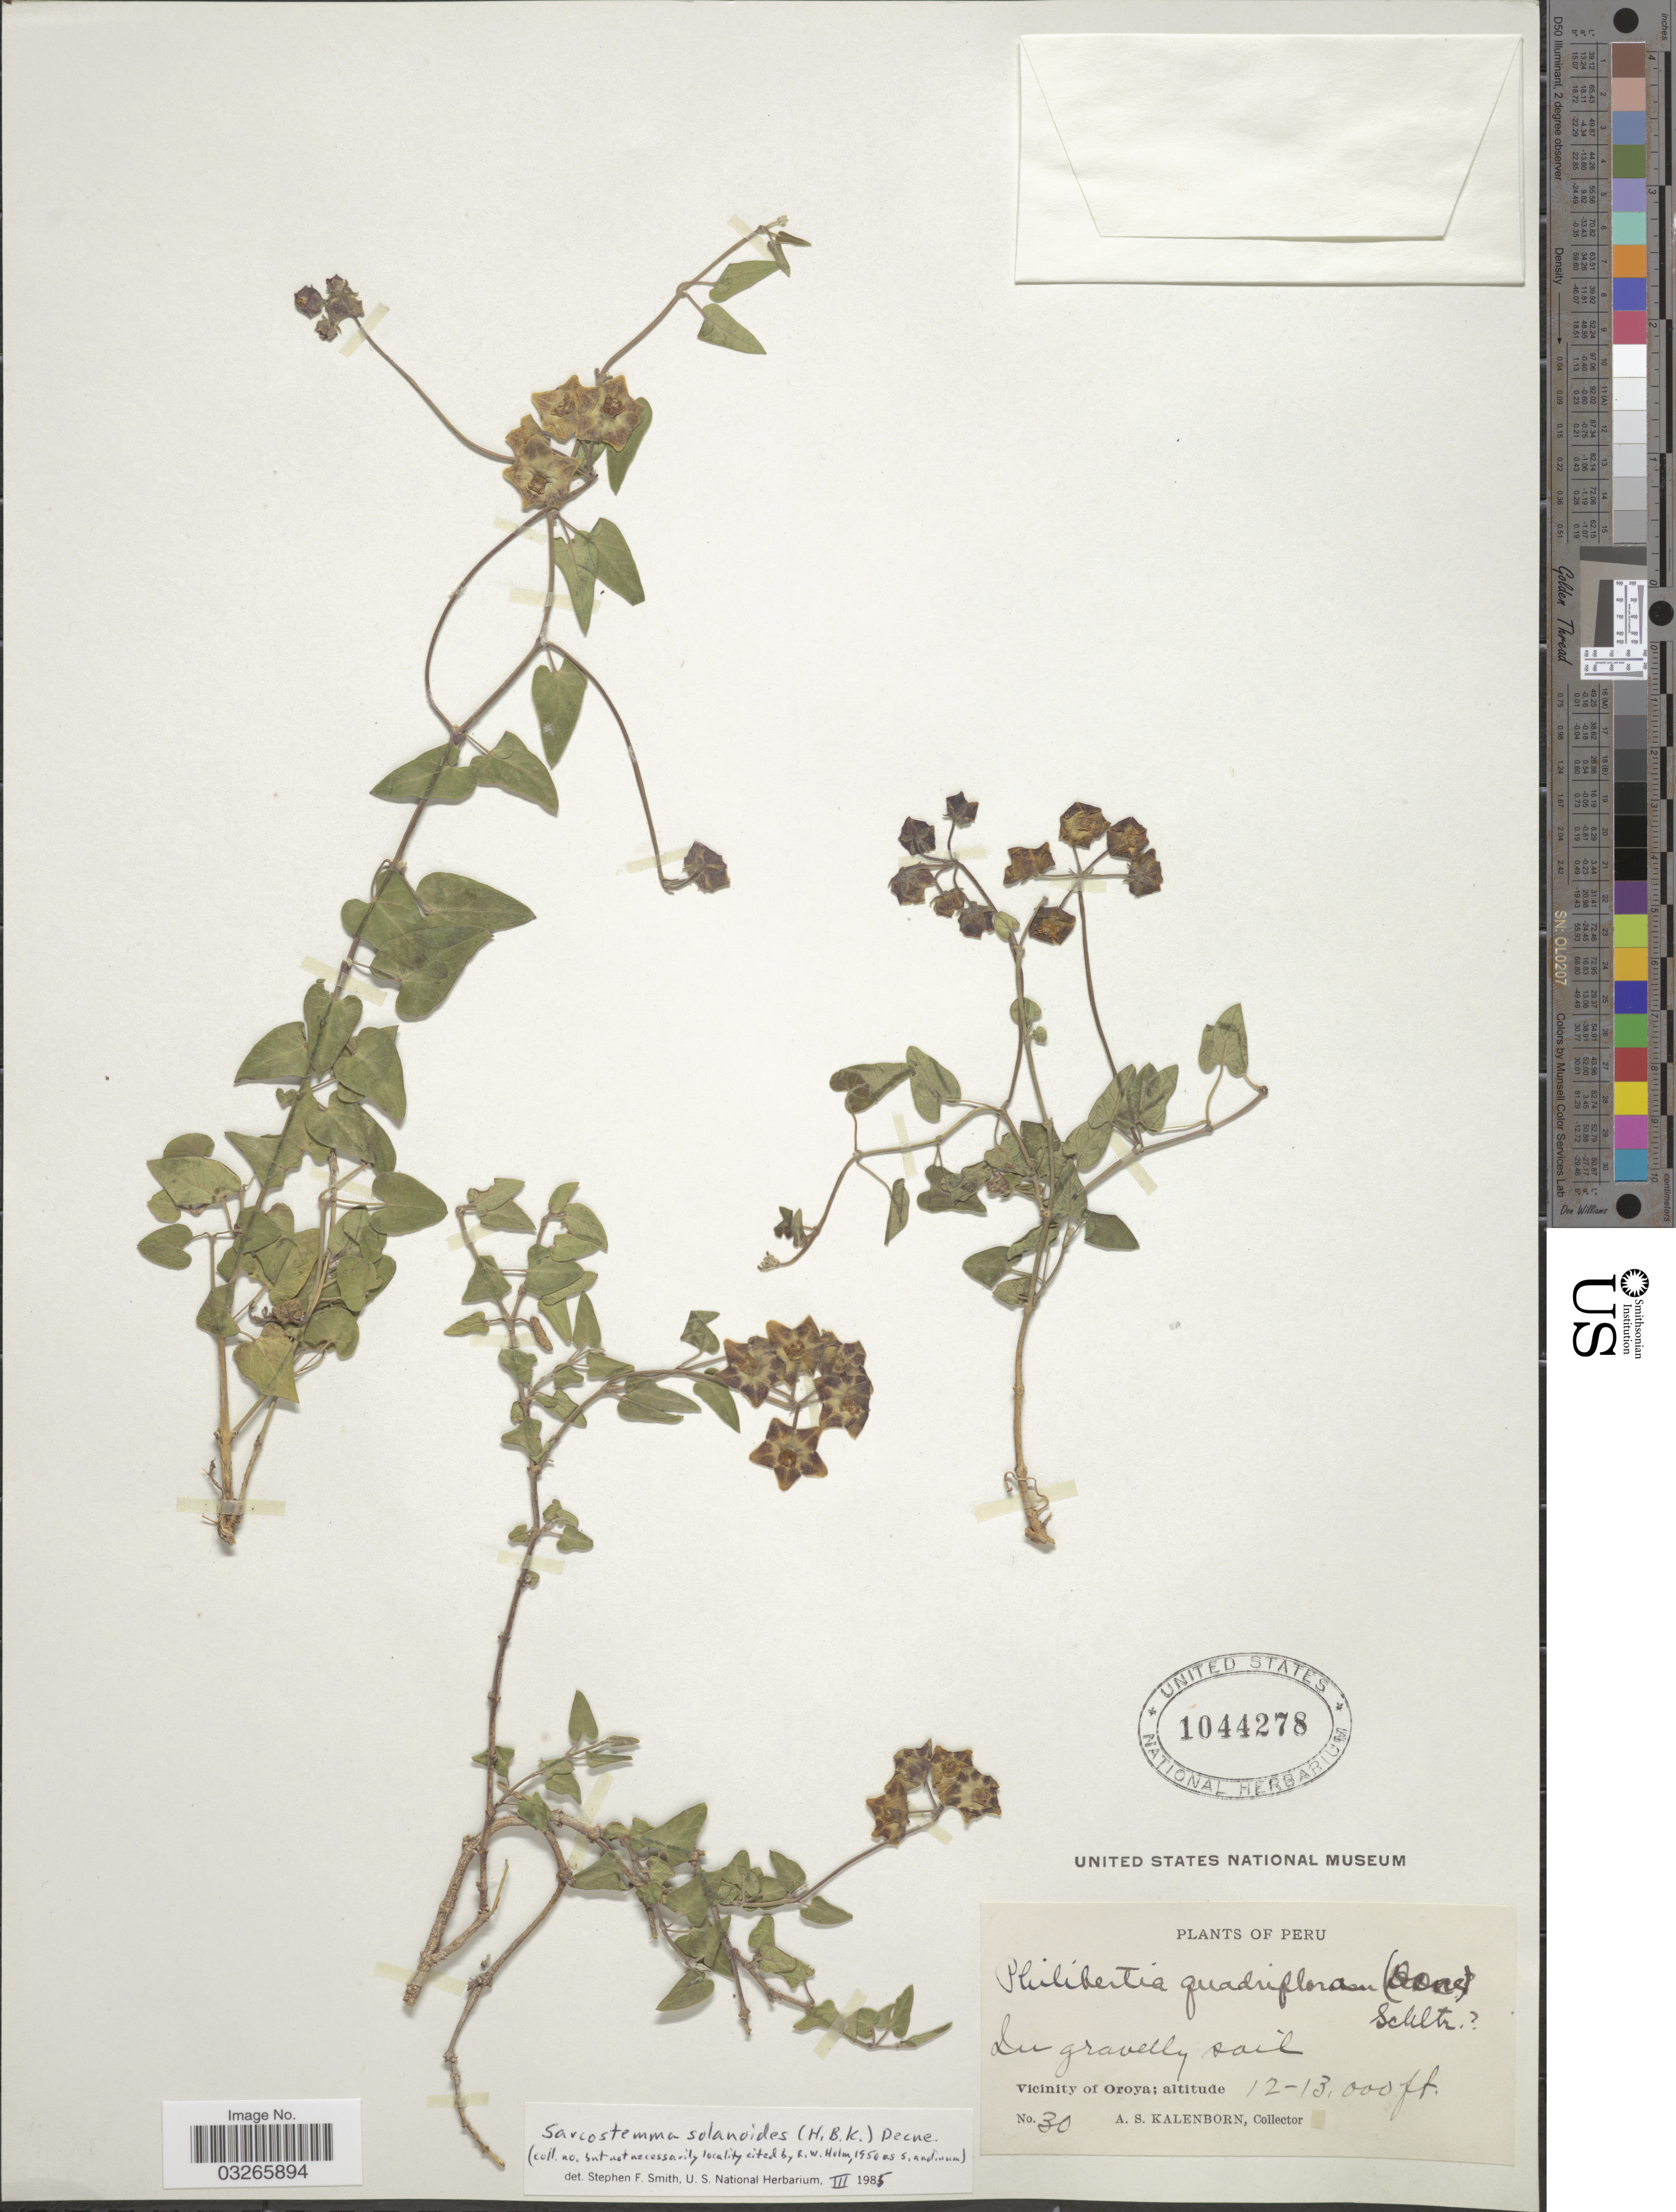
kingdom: Plantae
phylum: Tracheophyta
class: Magnoliopsida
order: Gentianales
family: Apocynaceae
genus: Sarcostemma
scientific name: Sarcostemma solanoides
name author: (Kunth) Decne.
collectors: A. Kalenborn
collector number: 30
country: Peru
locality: Vicinity of Oroya.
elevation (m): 3658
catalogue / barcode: US 1044278